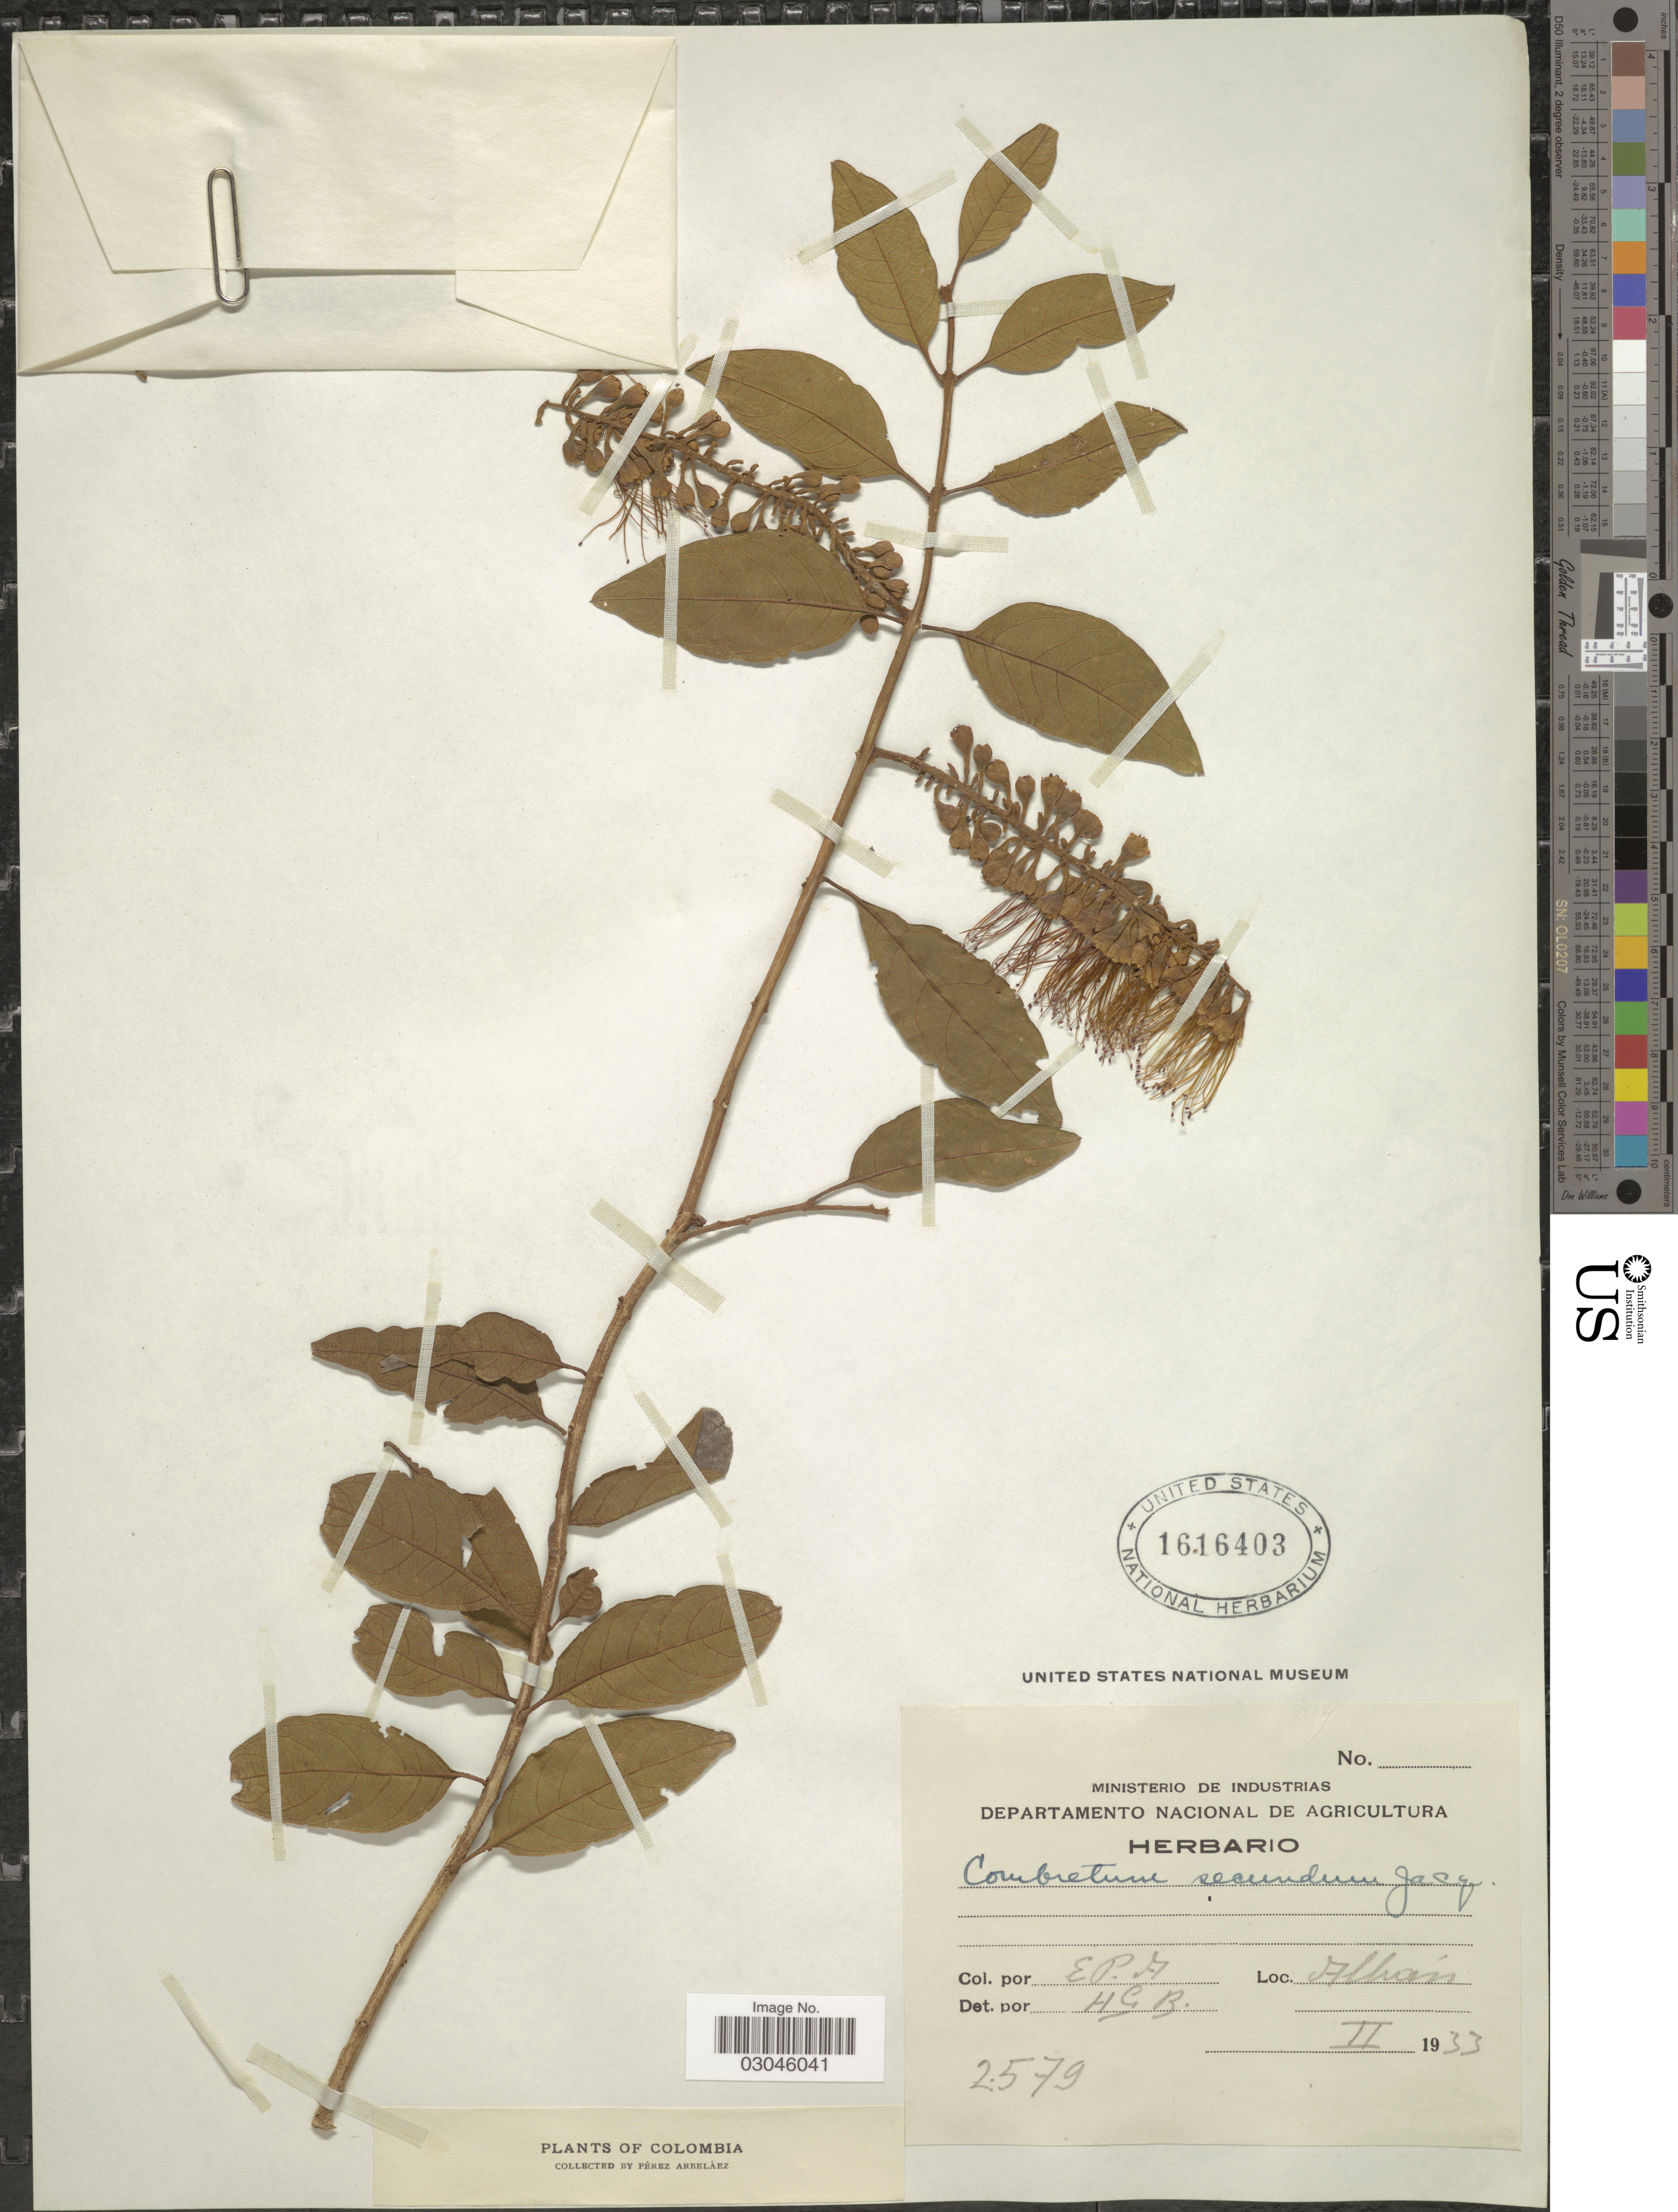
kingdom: Plantae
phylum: Tracheophyta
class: Magnoliopsida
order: Myrtales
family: Combretaceae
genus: Combretum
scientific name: Combretum fruticosum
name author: (Loefl.) Stuntz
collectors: E. Pérez Arbeláez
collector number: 2579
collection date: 1933-02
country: Colombia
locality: Albán.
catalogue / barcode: US 1616403